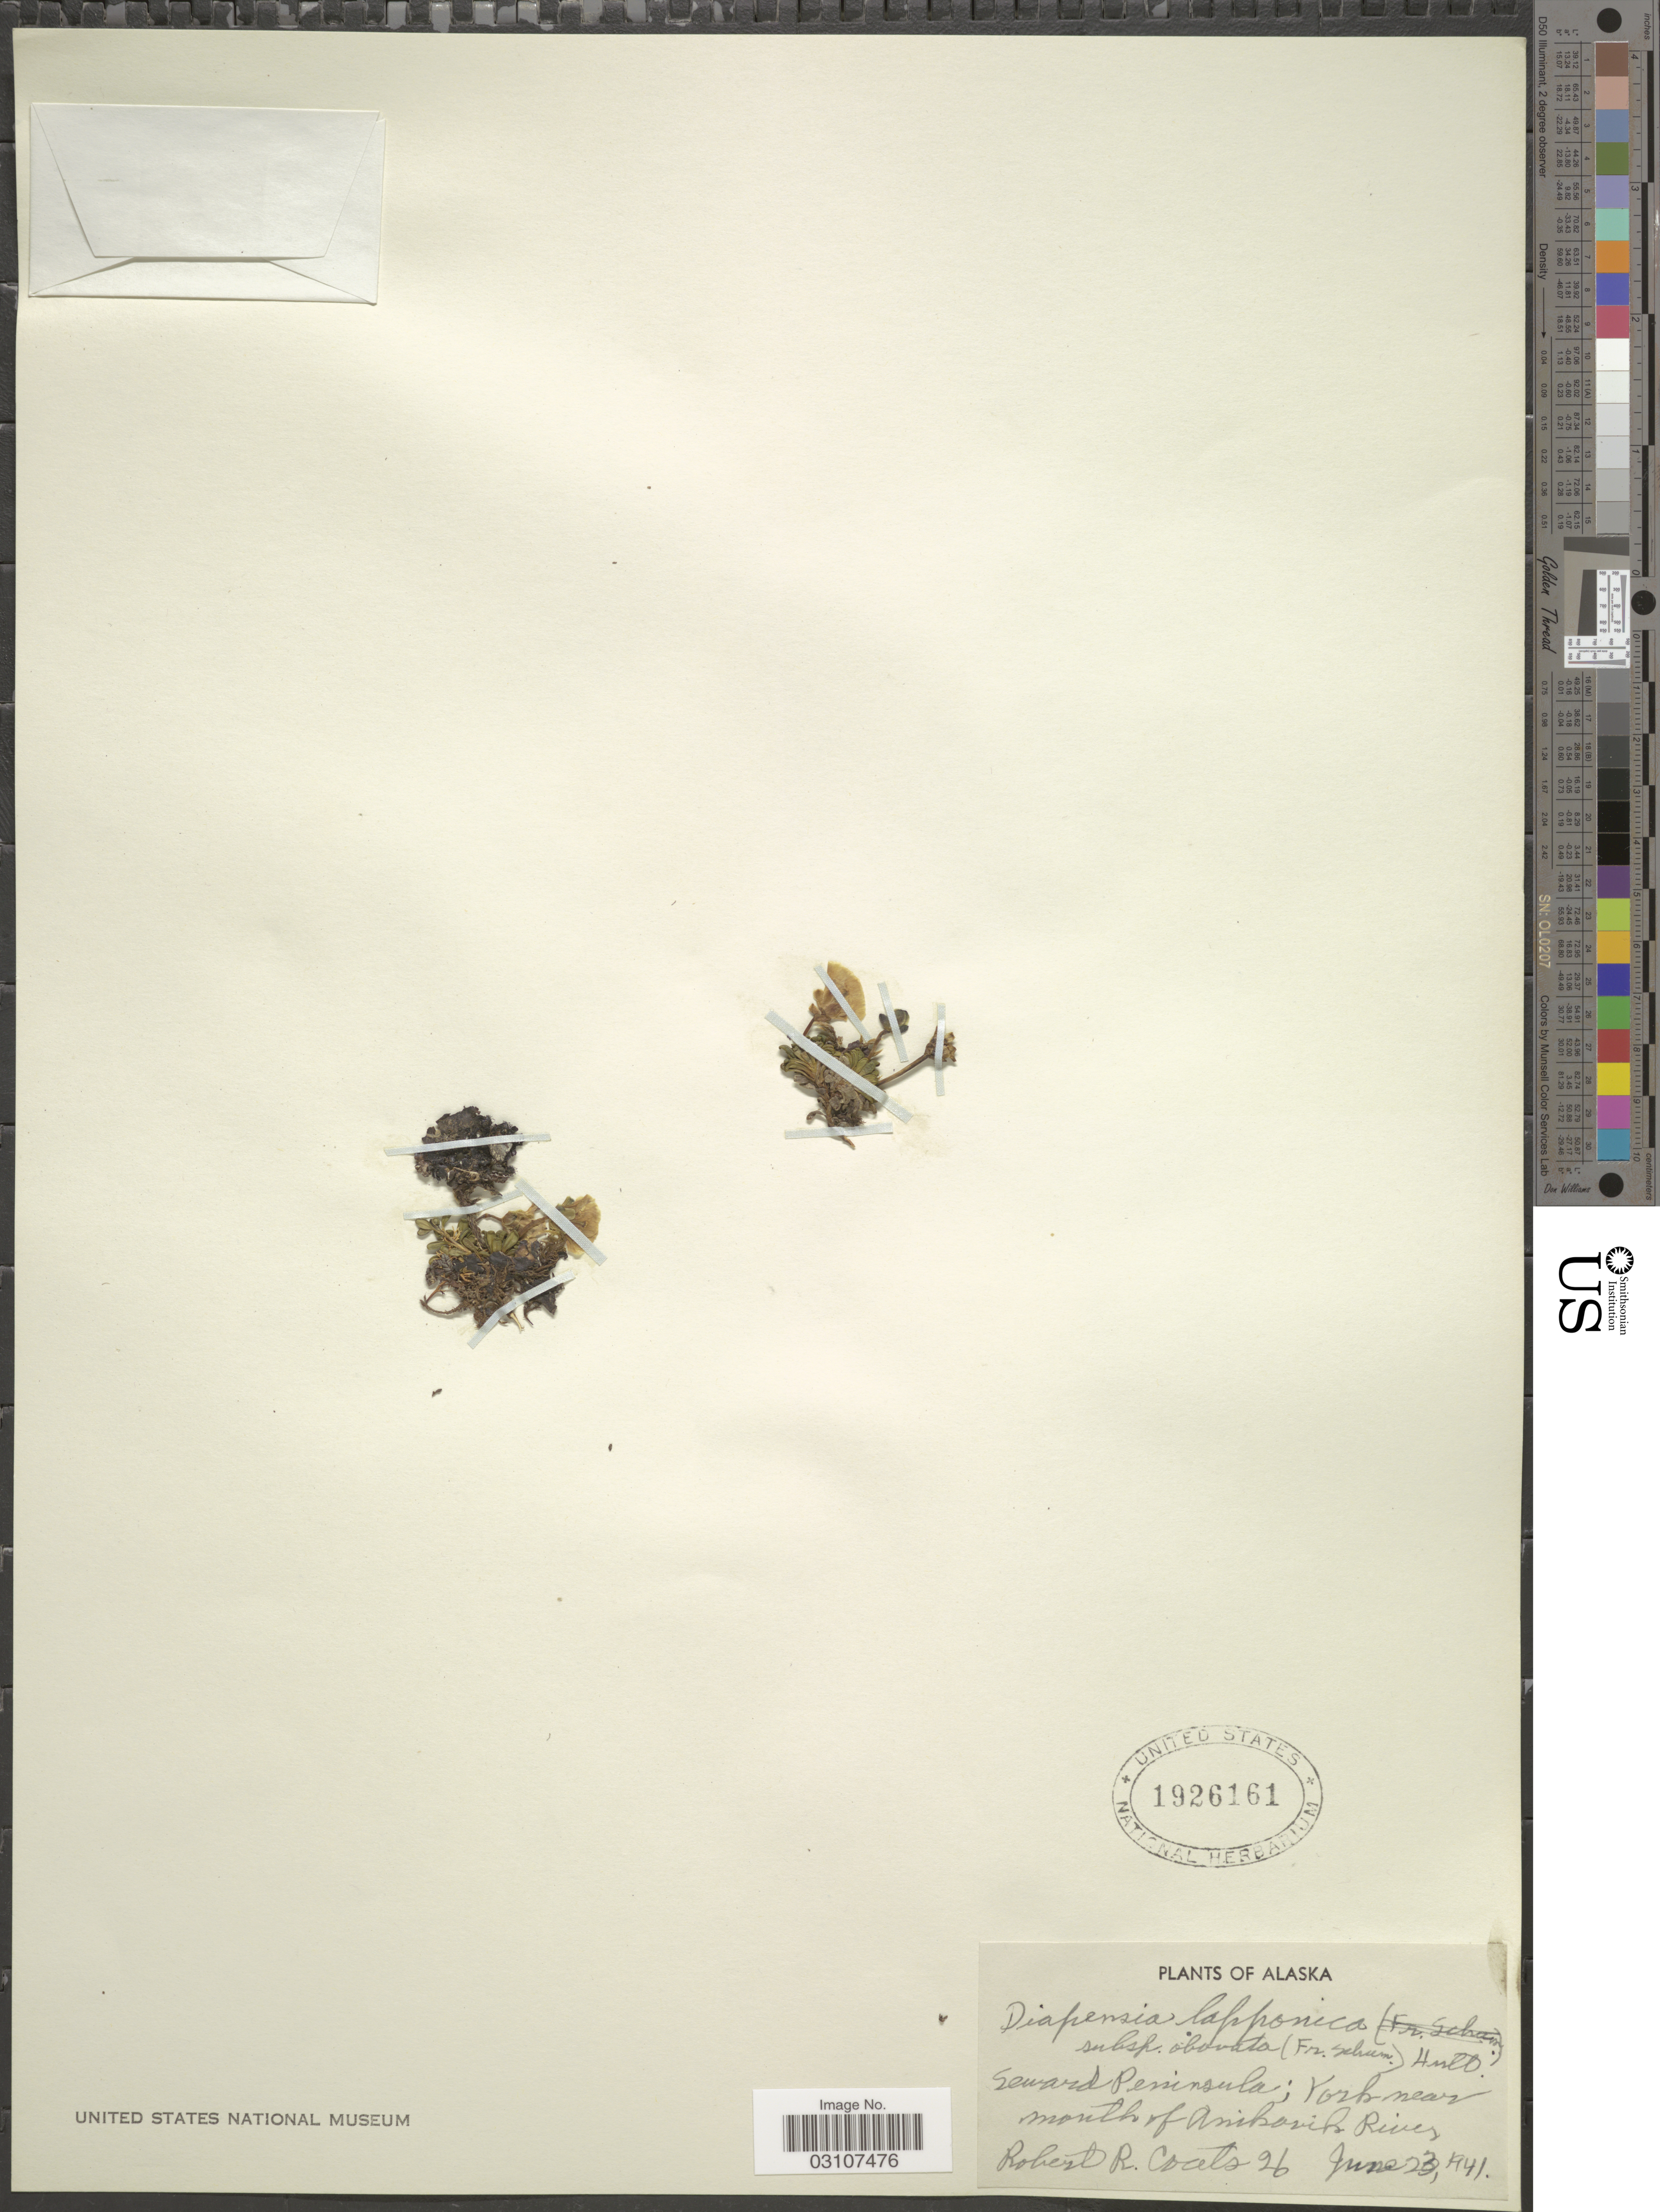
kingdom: Plantae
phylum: Tracheophyta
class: Magnoliopsida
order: Ericales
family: Diapensiaceae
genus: Diapensia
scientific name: Diapensia lapponica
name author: L.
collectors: R. Coats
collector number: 26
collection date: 1941-06-23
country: United States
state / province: Alaska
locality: Seward Peninsula; York near mouth of Anikovik River.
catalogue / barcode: US 1926161